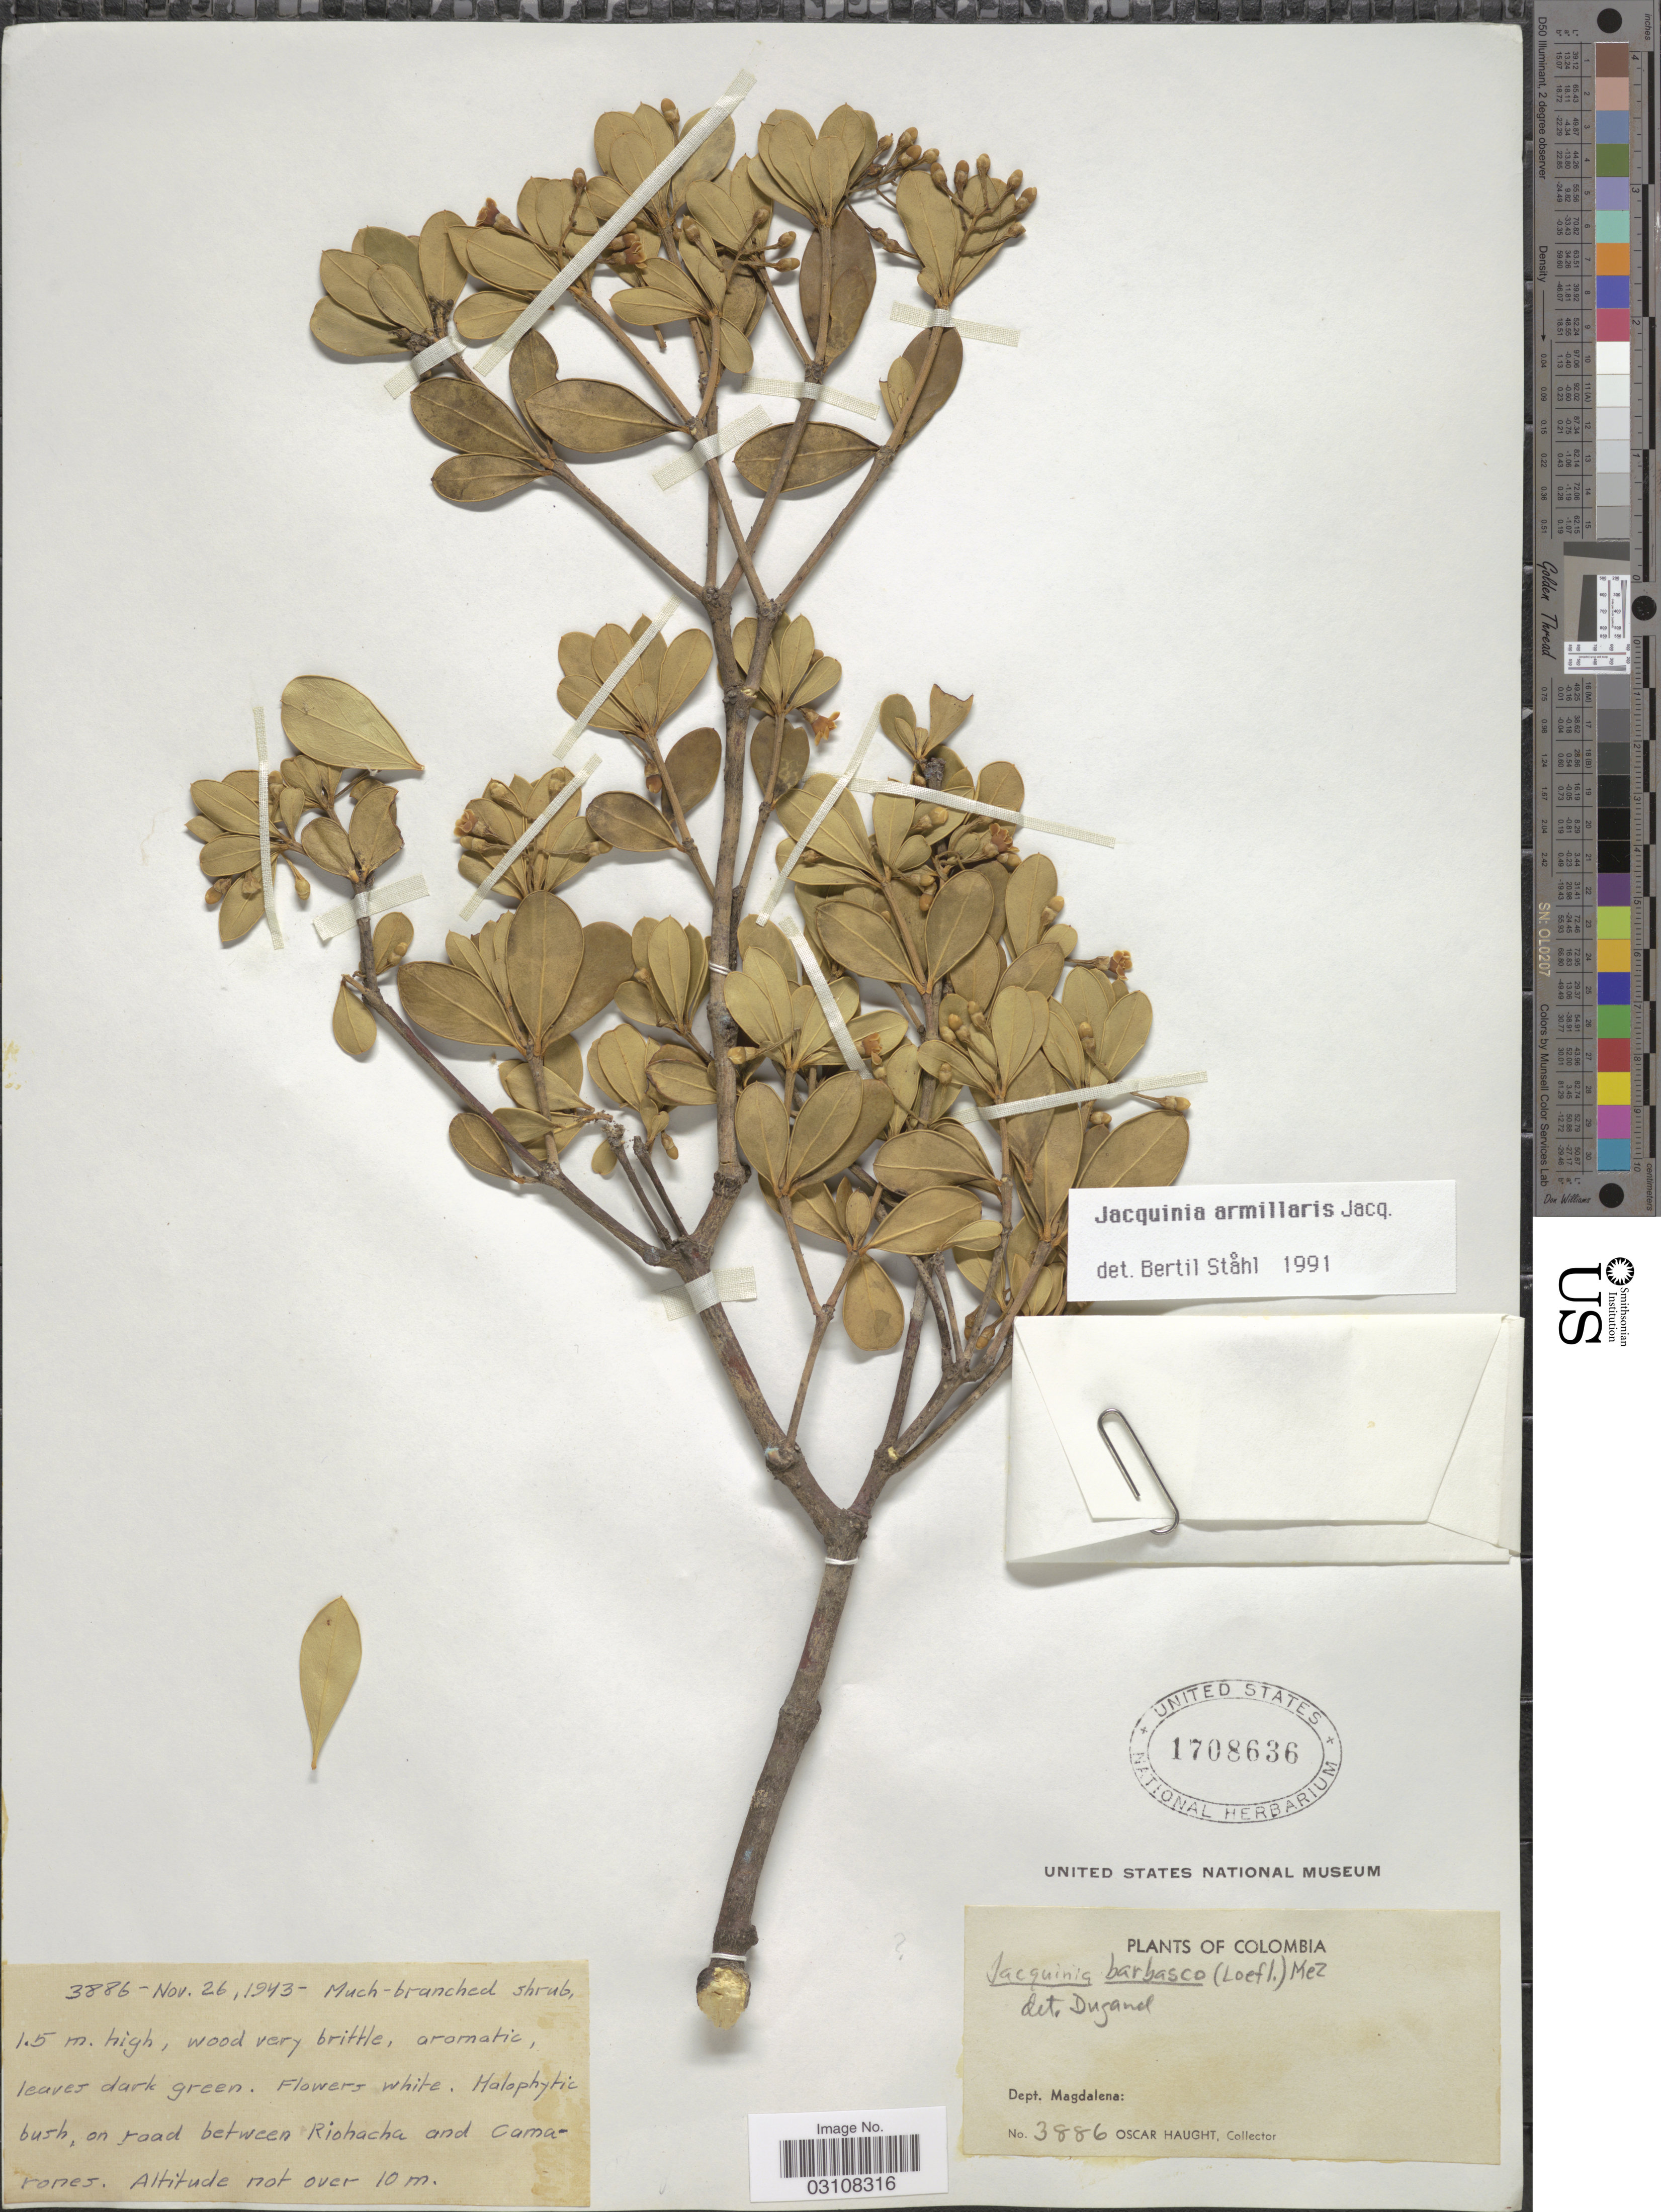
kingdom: Plantae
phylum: Tracheophyta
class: Magnoliopsida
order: Ericales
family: Primulaceae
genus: Jacquinia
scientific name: Jacquinia armillaris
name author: Jacq.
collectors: O. Haught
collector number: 3886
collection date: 1943-11-26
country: Colombia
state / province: Magdalena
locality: On road between Riohacha and Camarones.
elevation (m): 10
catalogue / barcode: US 1708636